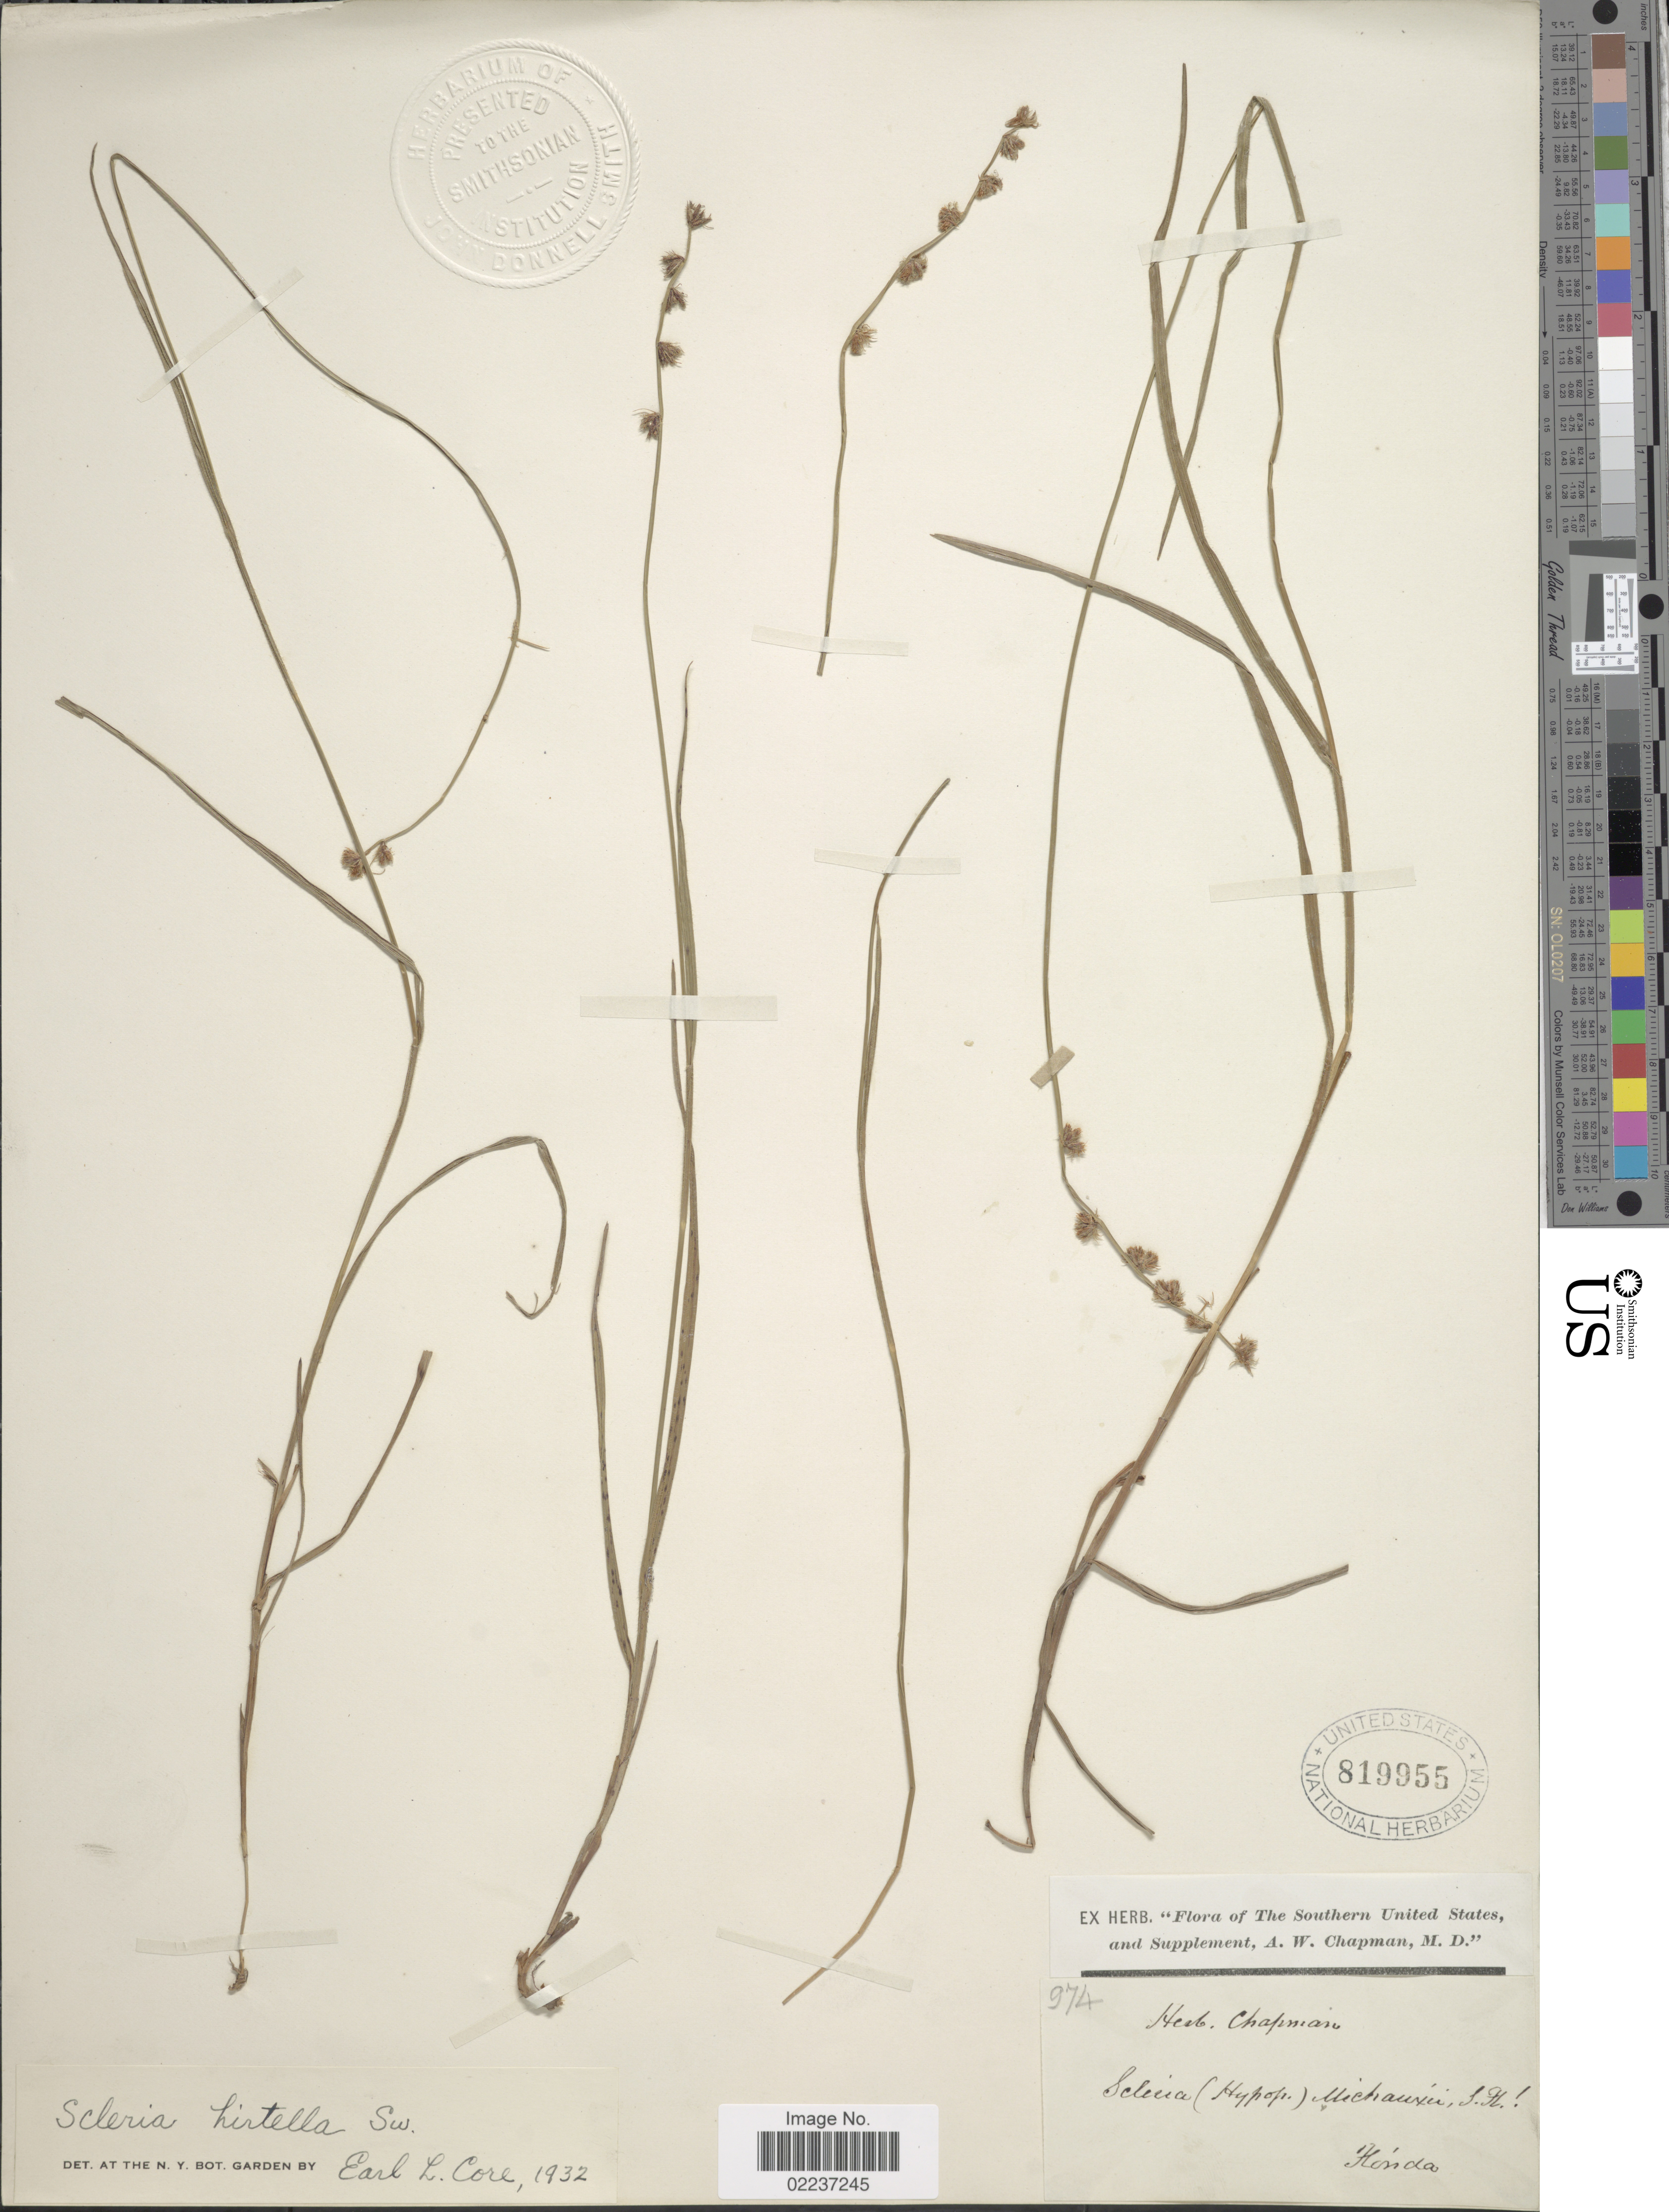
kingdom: Plantae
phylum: Tracheophyta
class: Liliopsida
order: Poales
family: Cyperaceae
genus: Scleria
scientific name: Scleria hirtella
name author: Sw.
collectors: ex herb. Chapman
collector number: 974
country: United States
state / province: Florida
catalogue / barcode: US 819955